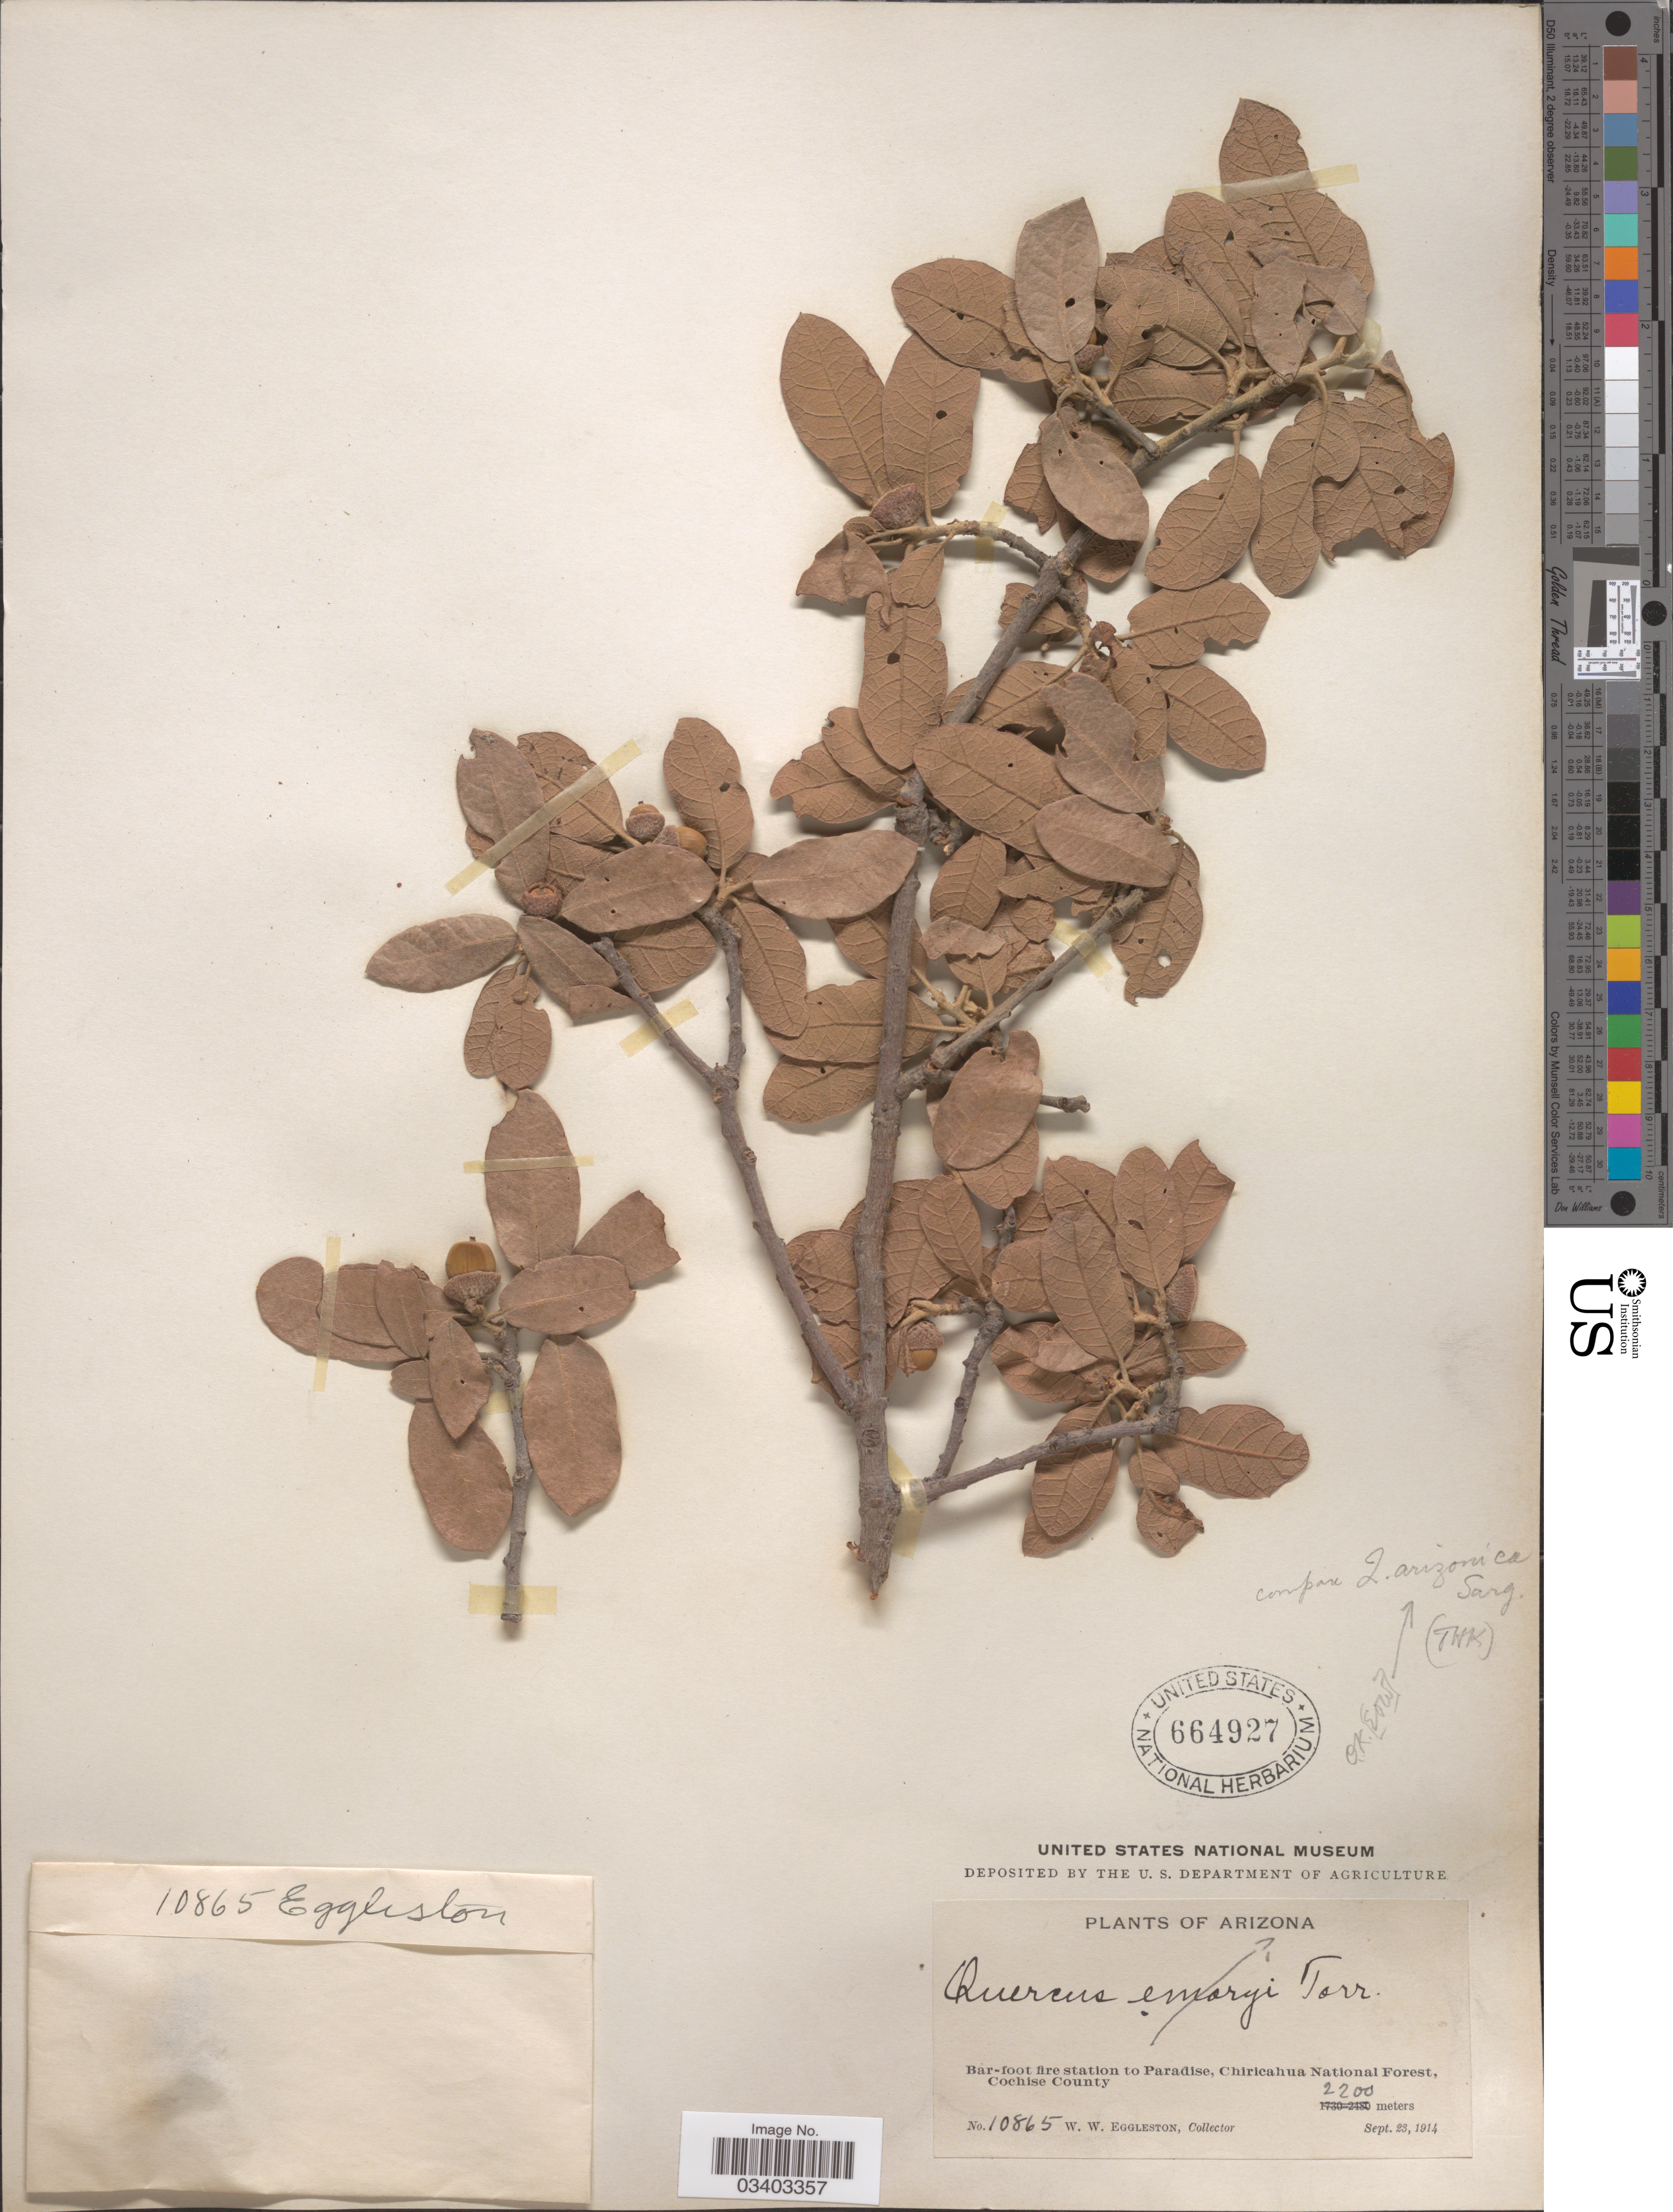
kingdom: Plantae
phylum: Tracheophyta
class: Magnoliopsida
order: Fagales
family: Fagaceae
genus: Quercus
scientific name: Quercus arizonica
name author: Sarg.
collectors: W. W. Eggleston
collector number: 10865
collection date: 1914-09-23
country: United States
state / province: Arizona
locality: Bar-foot fire station to Paradise, Chiricahua National Forest, Cochise County.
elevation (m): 2200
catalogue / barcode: US 664927